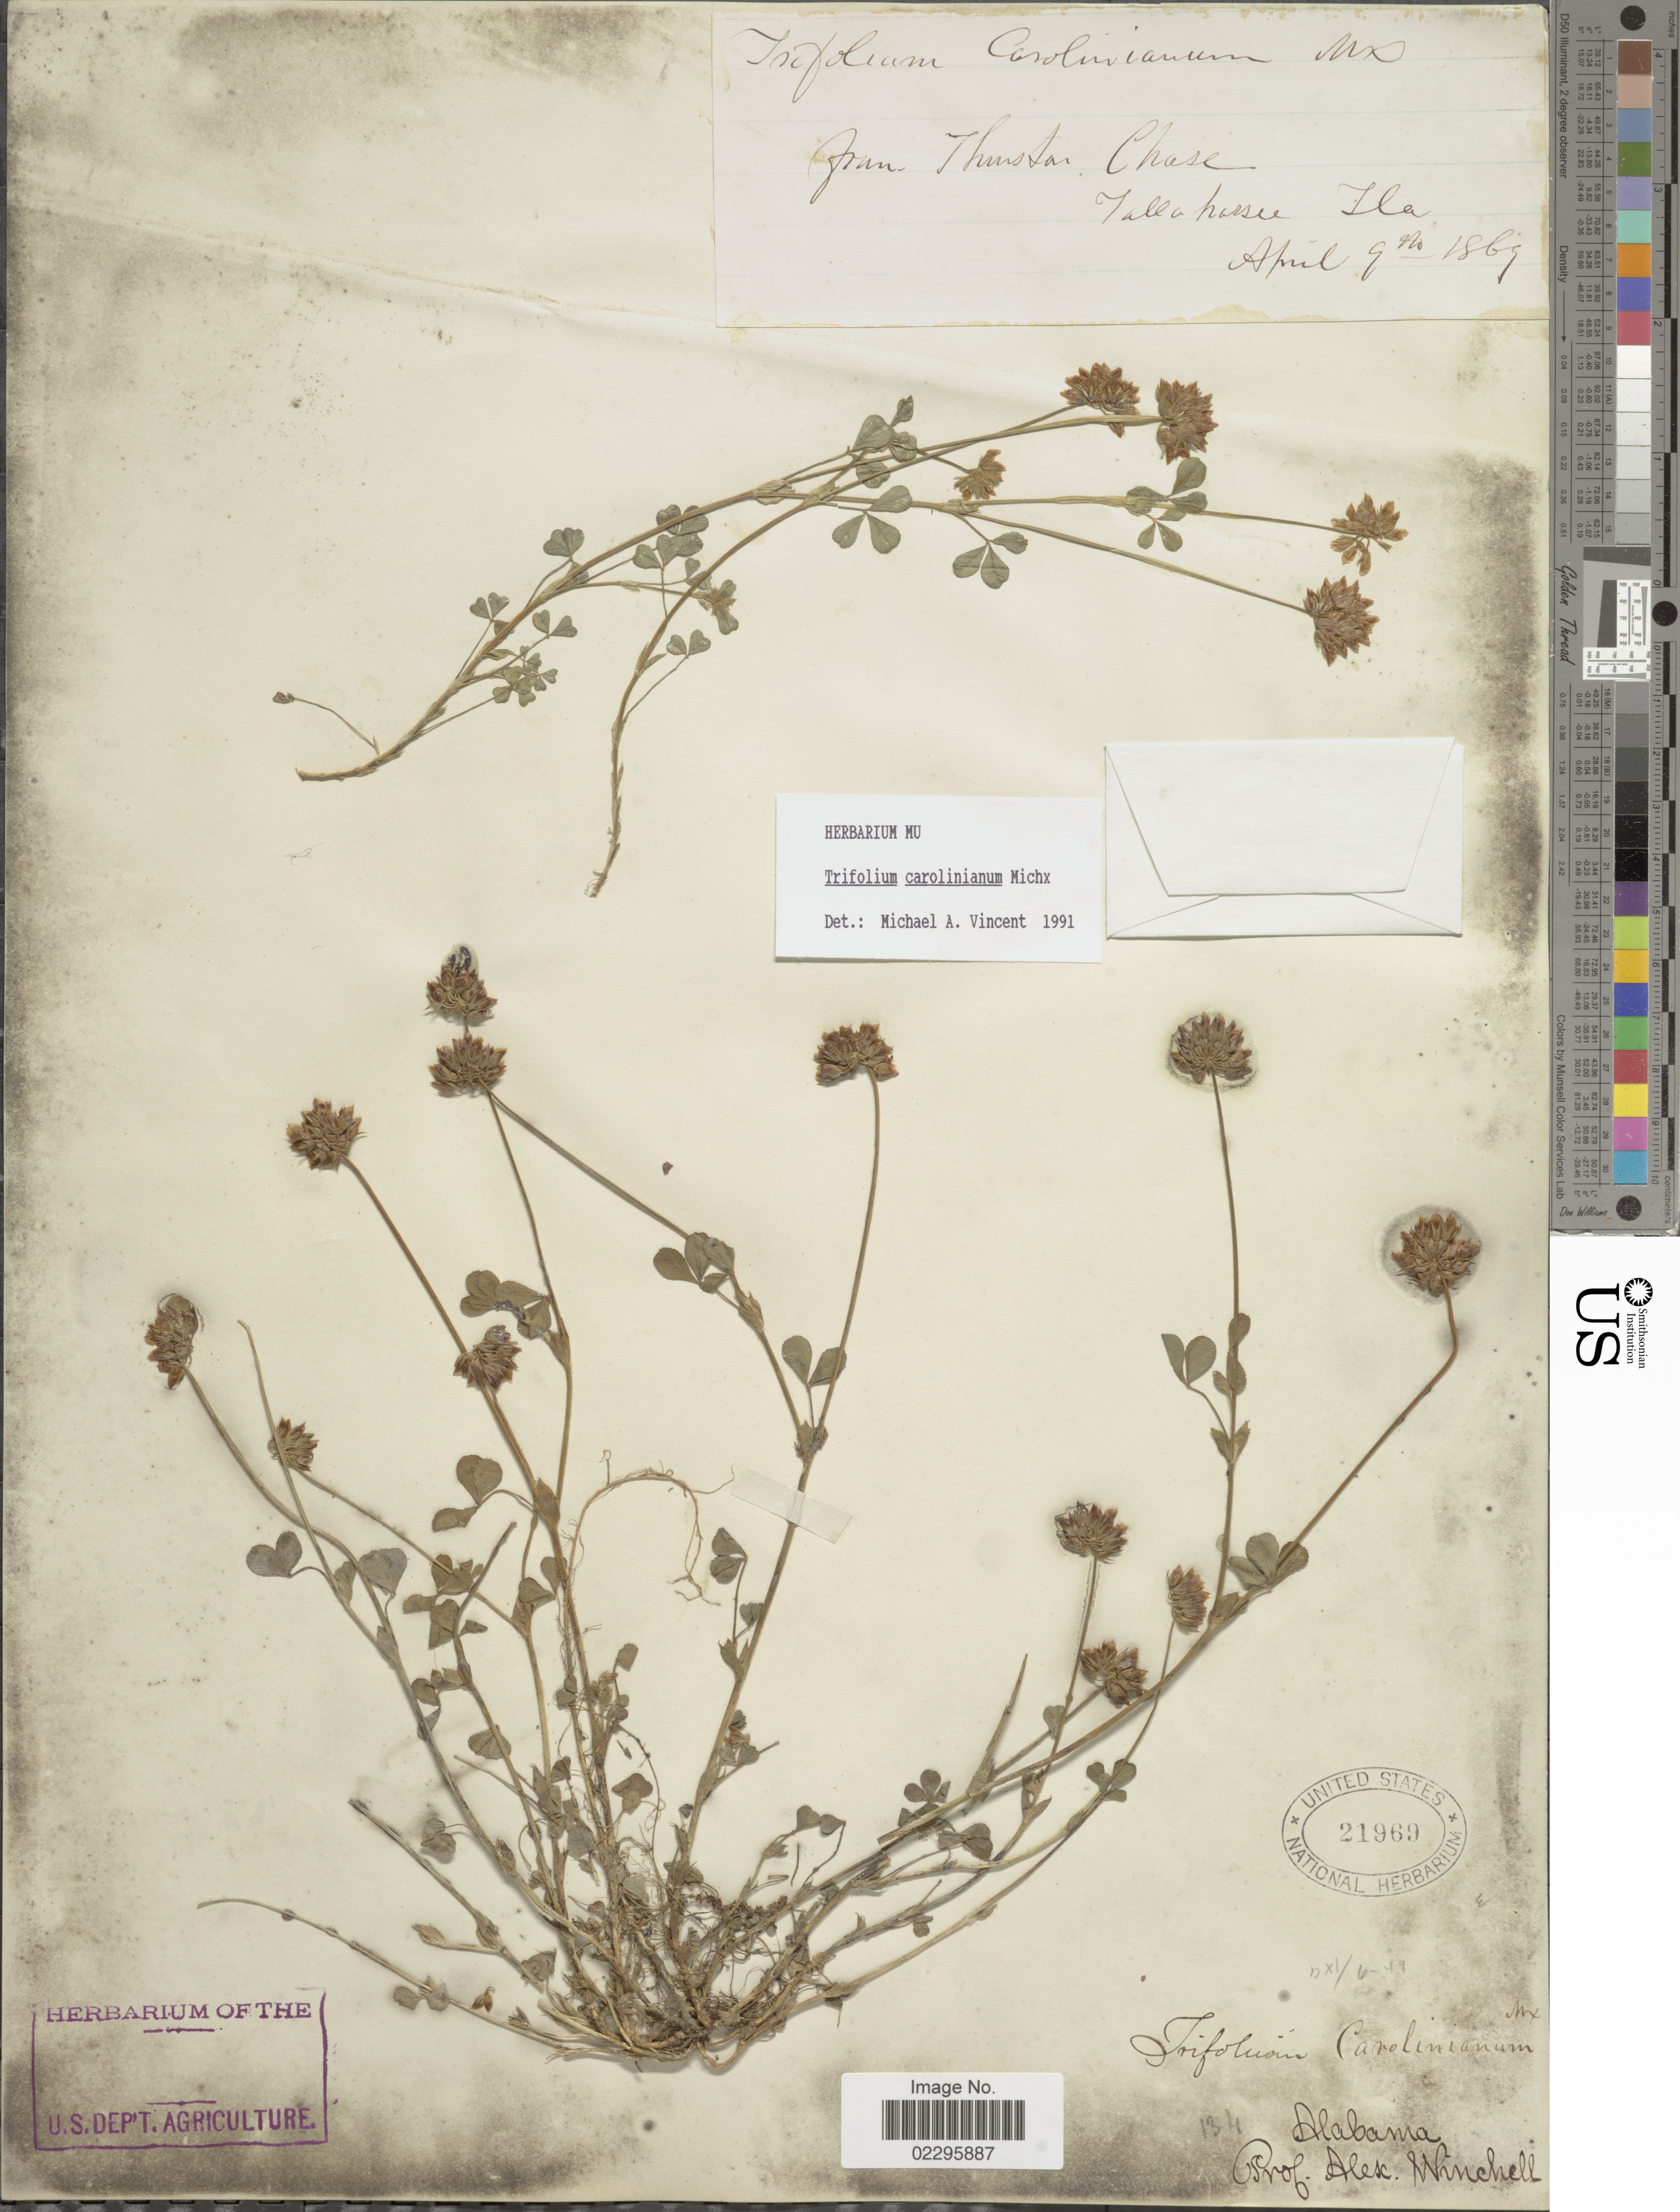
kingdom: Plantae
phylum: Tracheophyta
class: Magnoliopsida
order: Fabales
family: Fabaceae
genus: Trifolium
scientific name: Trifolium carolinianum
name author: Michx.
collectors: A. Winchell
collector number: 134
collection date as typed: Transcribed d/m/y: 6/11/49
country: United States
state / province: Alabama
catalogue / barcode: US 21969